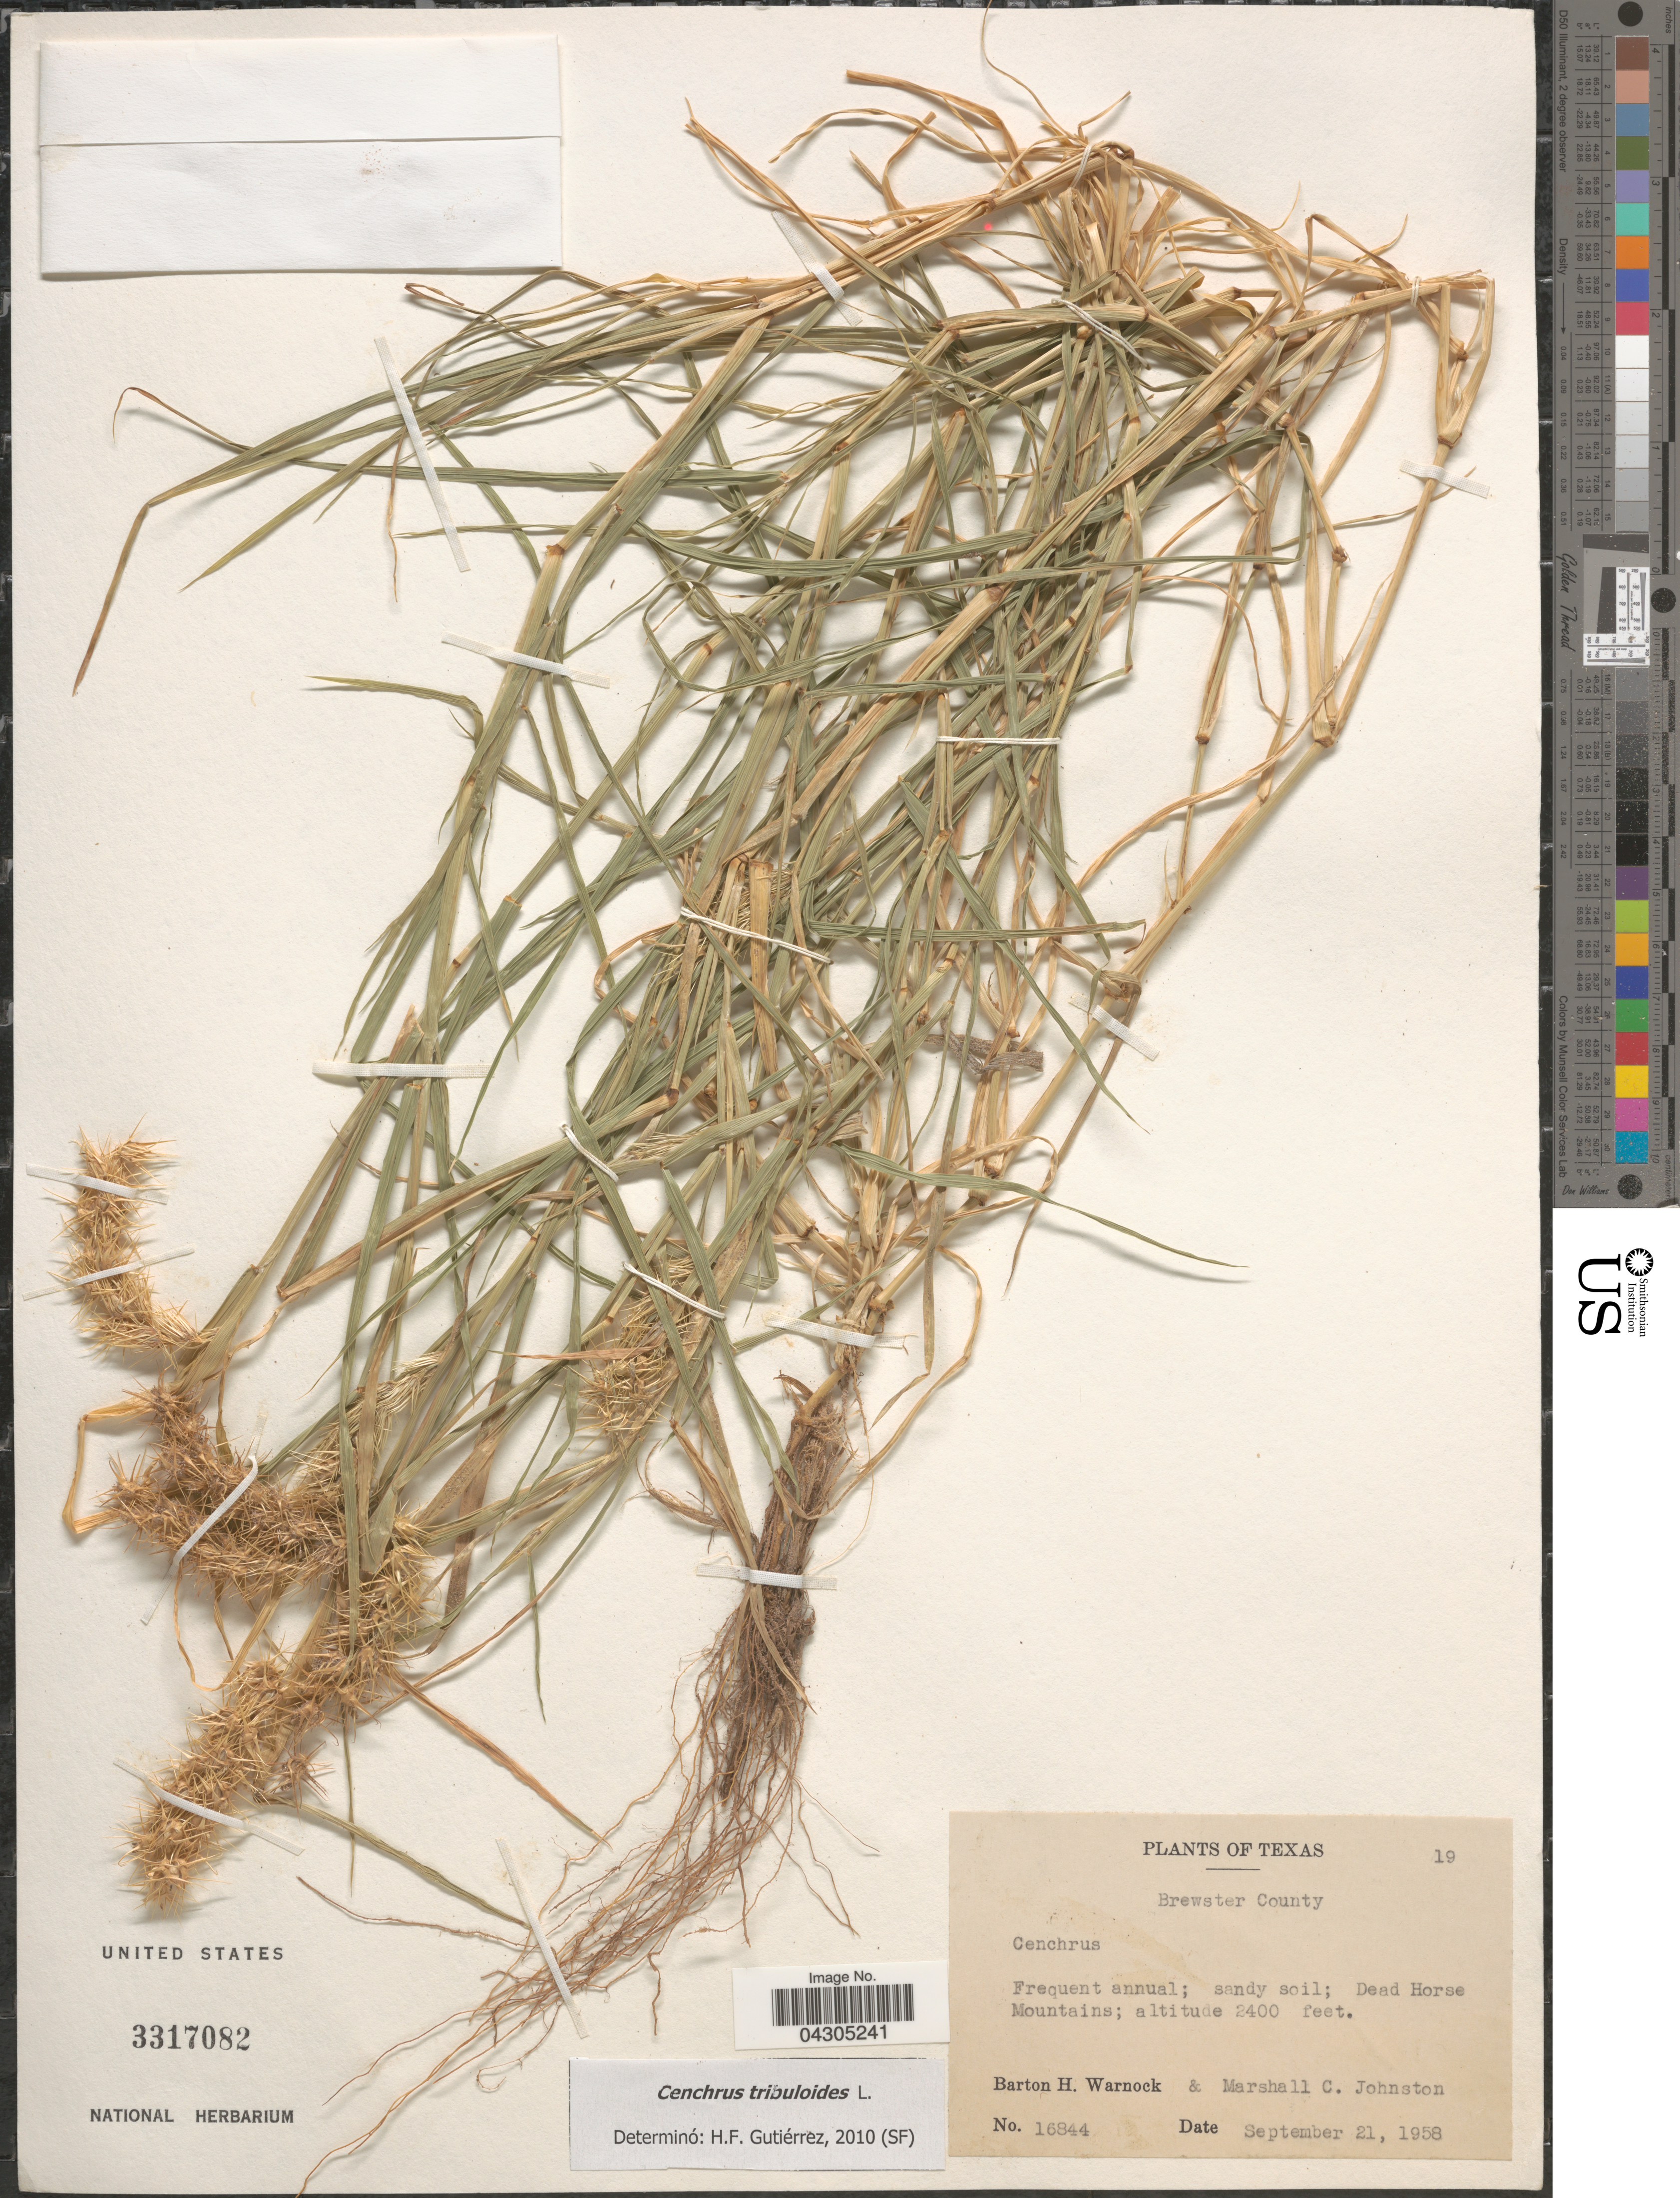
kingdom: Plantae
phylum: Tracheophyta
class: Liliopsida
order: Poales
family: Poaceae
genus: Cenchrus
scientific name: Cenchrus tribuloides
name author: L.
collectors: B. H. Warnock & M. Johnston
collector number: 16844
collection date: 1958-09-21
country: United States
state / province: Texas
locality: Brewster County. Dead Horse Mountains.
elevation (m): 732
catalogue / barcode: US 3317082